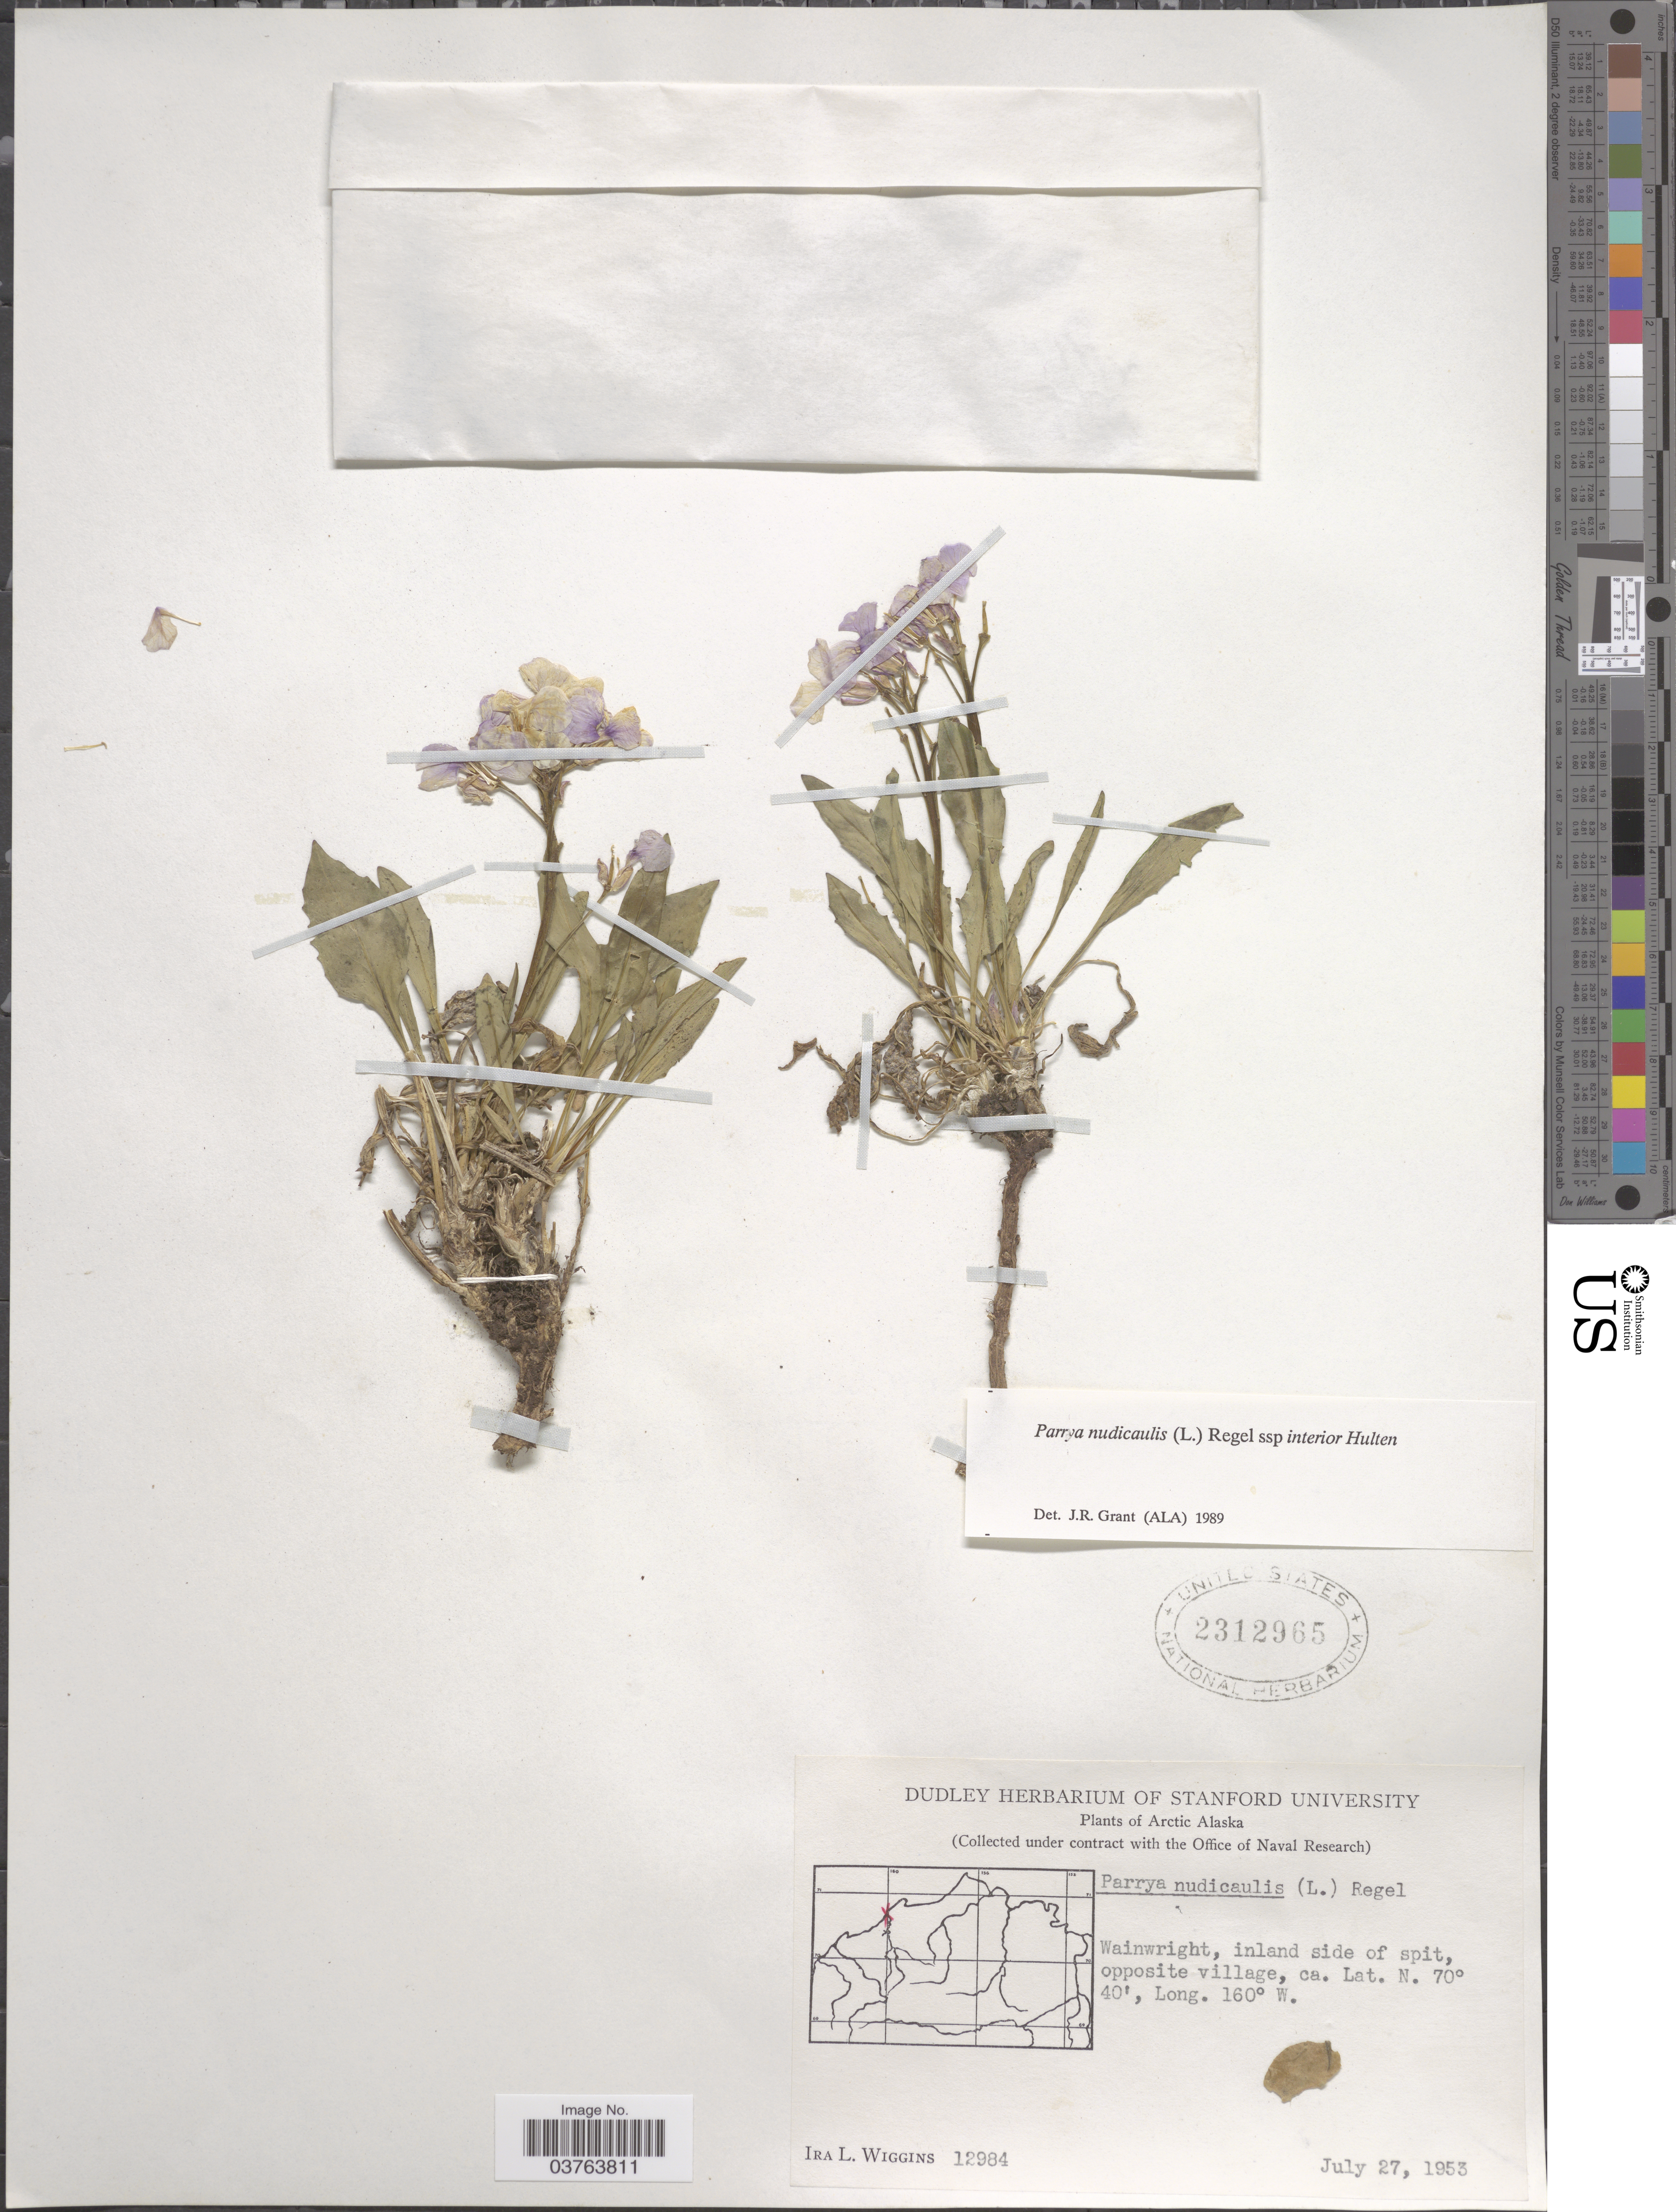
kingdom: Plantae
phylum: Tracheophyta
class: Magnoliopsida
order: Brassicales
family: Brassicaceae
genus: Parrya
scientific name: Parrya nudicaulis subsp. interior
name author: Hultén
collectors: I. L. Wiggins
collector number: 12984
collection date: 1953-07-27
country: United States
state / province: Alaska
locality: Arctic Alaska. Wainwright, inland side of spit, opposite village.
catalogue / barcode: US 2312965